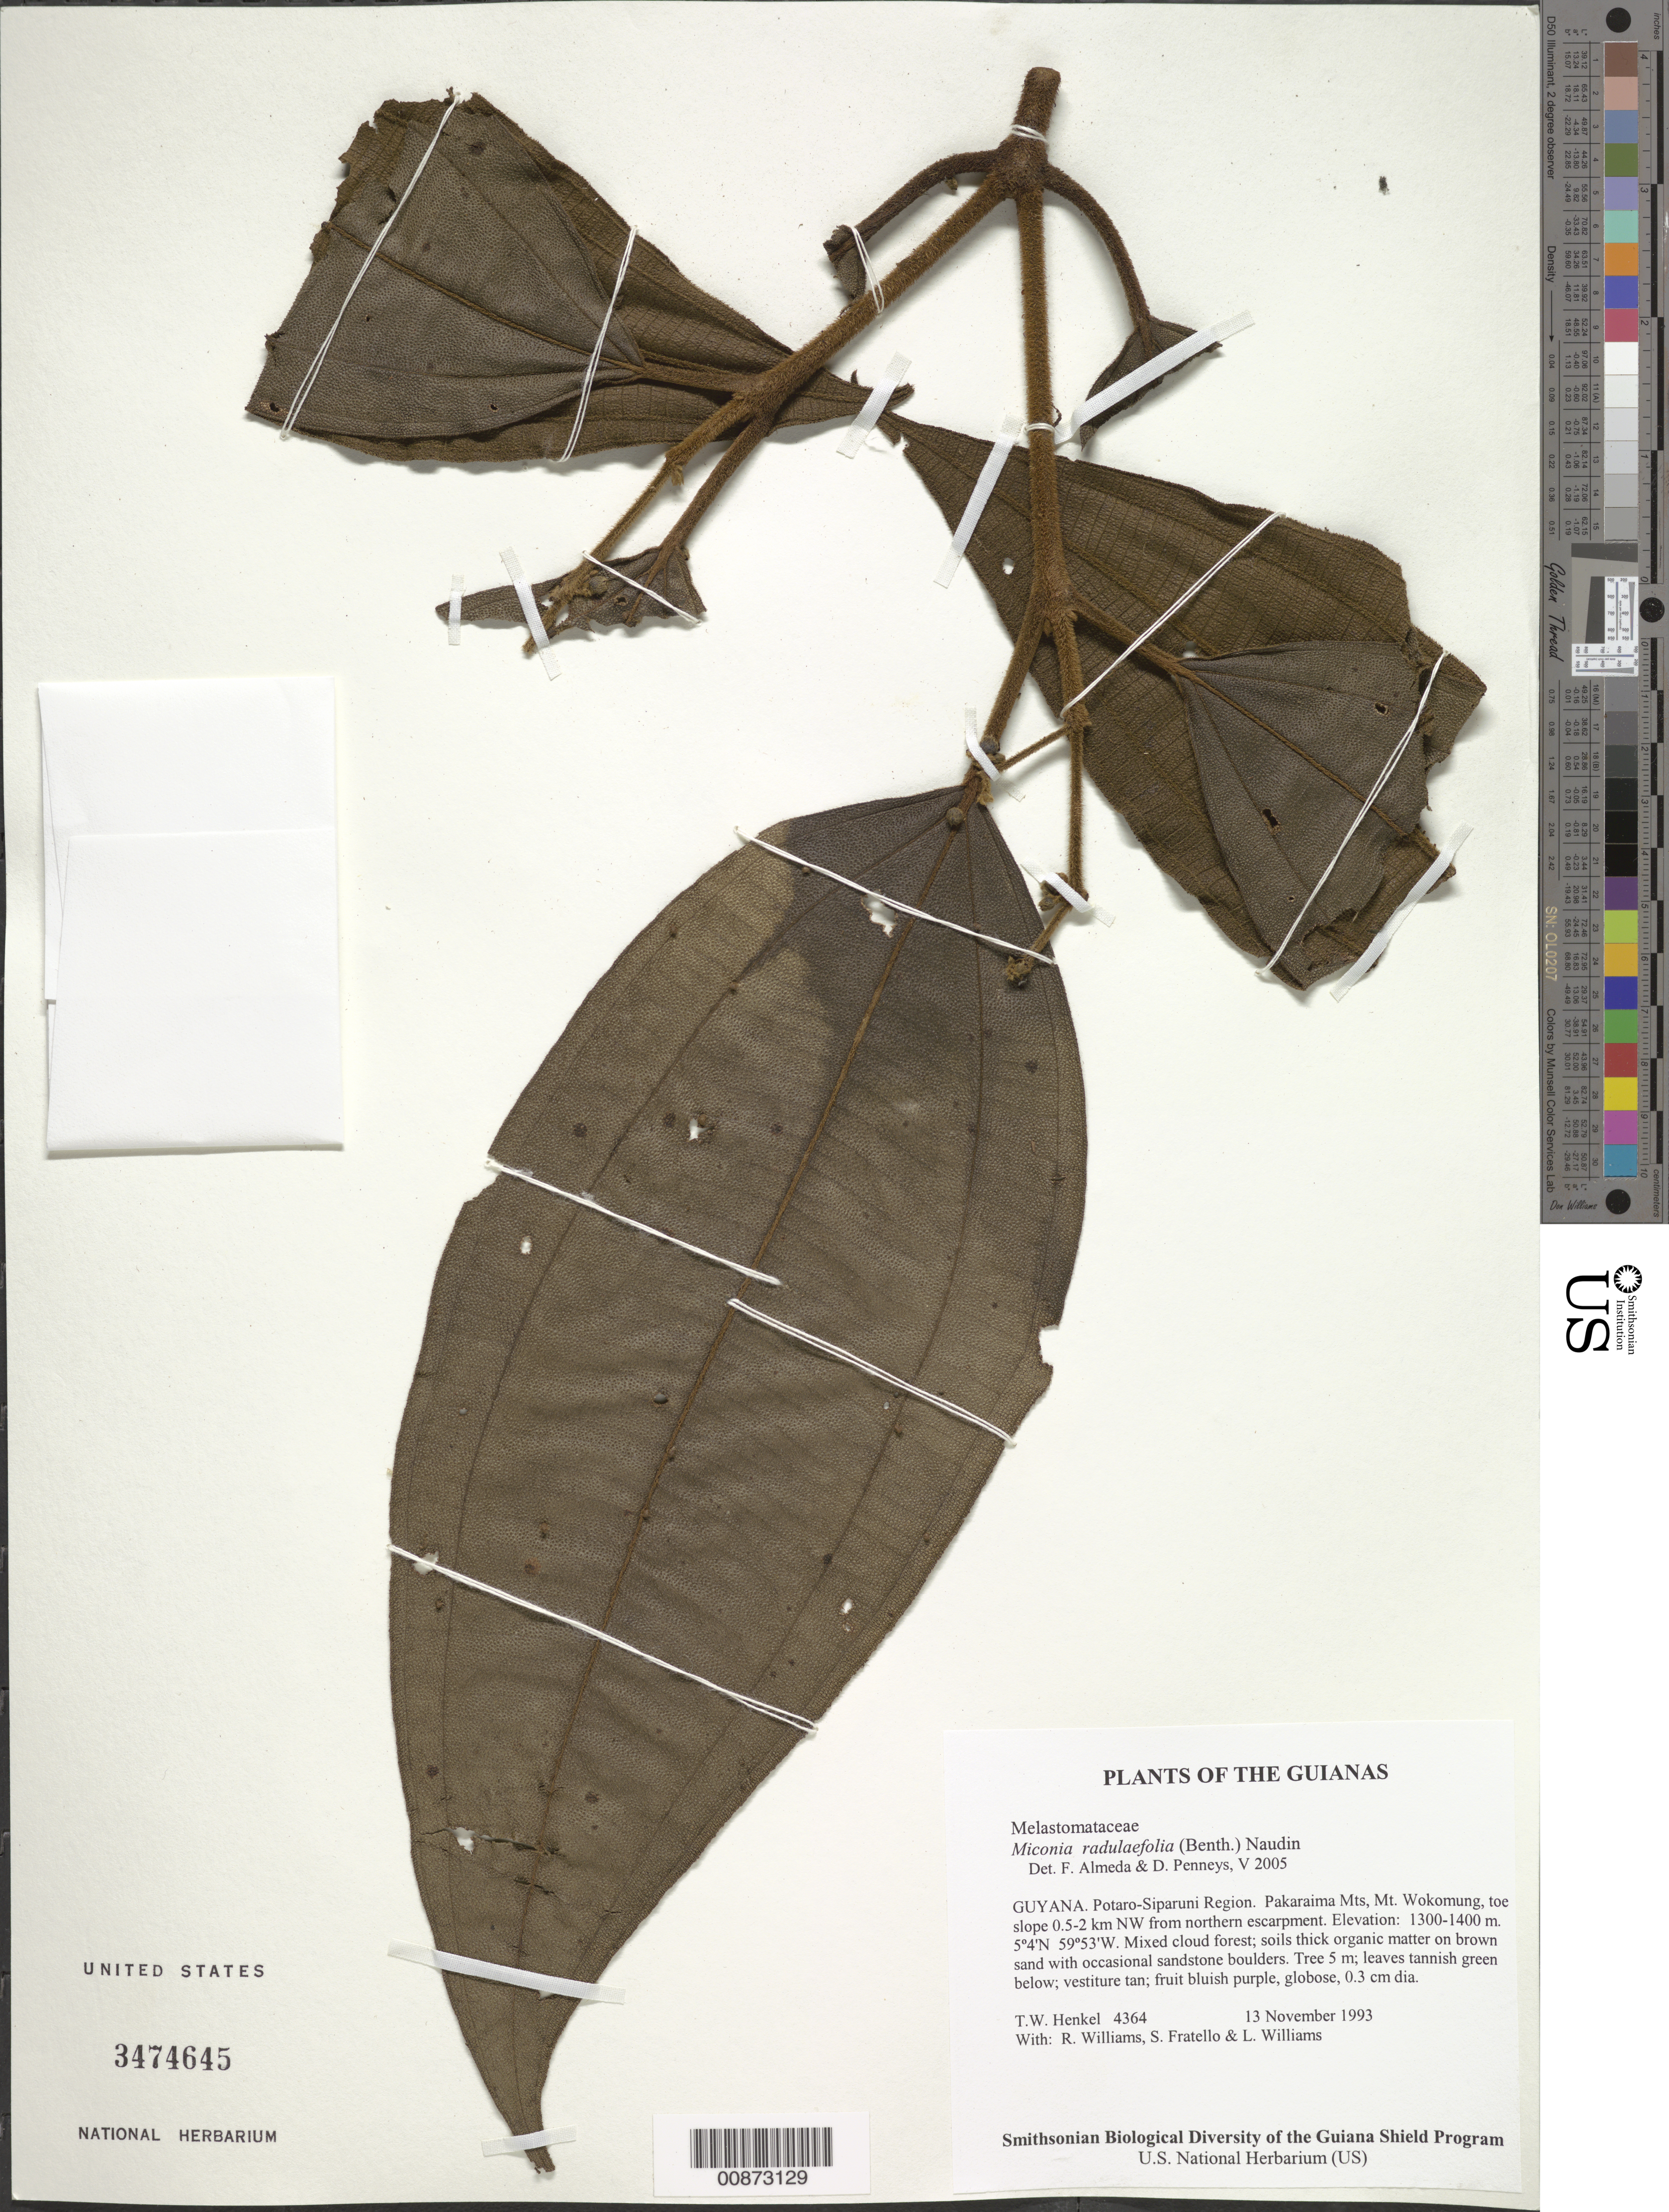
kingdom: Plantae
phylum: Tracheophyta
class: Magnoliopsida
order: Myrtales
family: Melastomataceae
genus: Miconia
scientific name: Miconia radulifolia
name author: (Benth.) Naudin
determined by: Almeda, F.; Penneys, D. S.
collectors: T. Henkel, R. Williams, S. Fratello & L. Williams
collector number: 4364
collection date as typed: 13 November 1993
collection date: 1993-11-13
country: Guyana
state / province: Potaro-Siparuni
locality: Pakaraima Mts, Mt. Wokomung, toe slope 0.5-2 km NW from northern escarpment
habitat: Mixed cloud forest; soils thick organic matter on brown sand with occasional sandstone boulders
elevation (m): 1300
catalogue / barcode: US 3474645